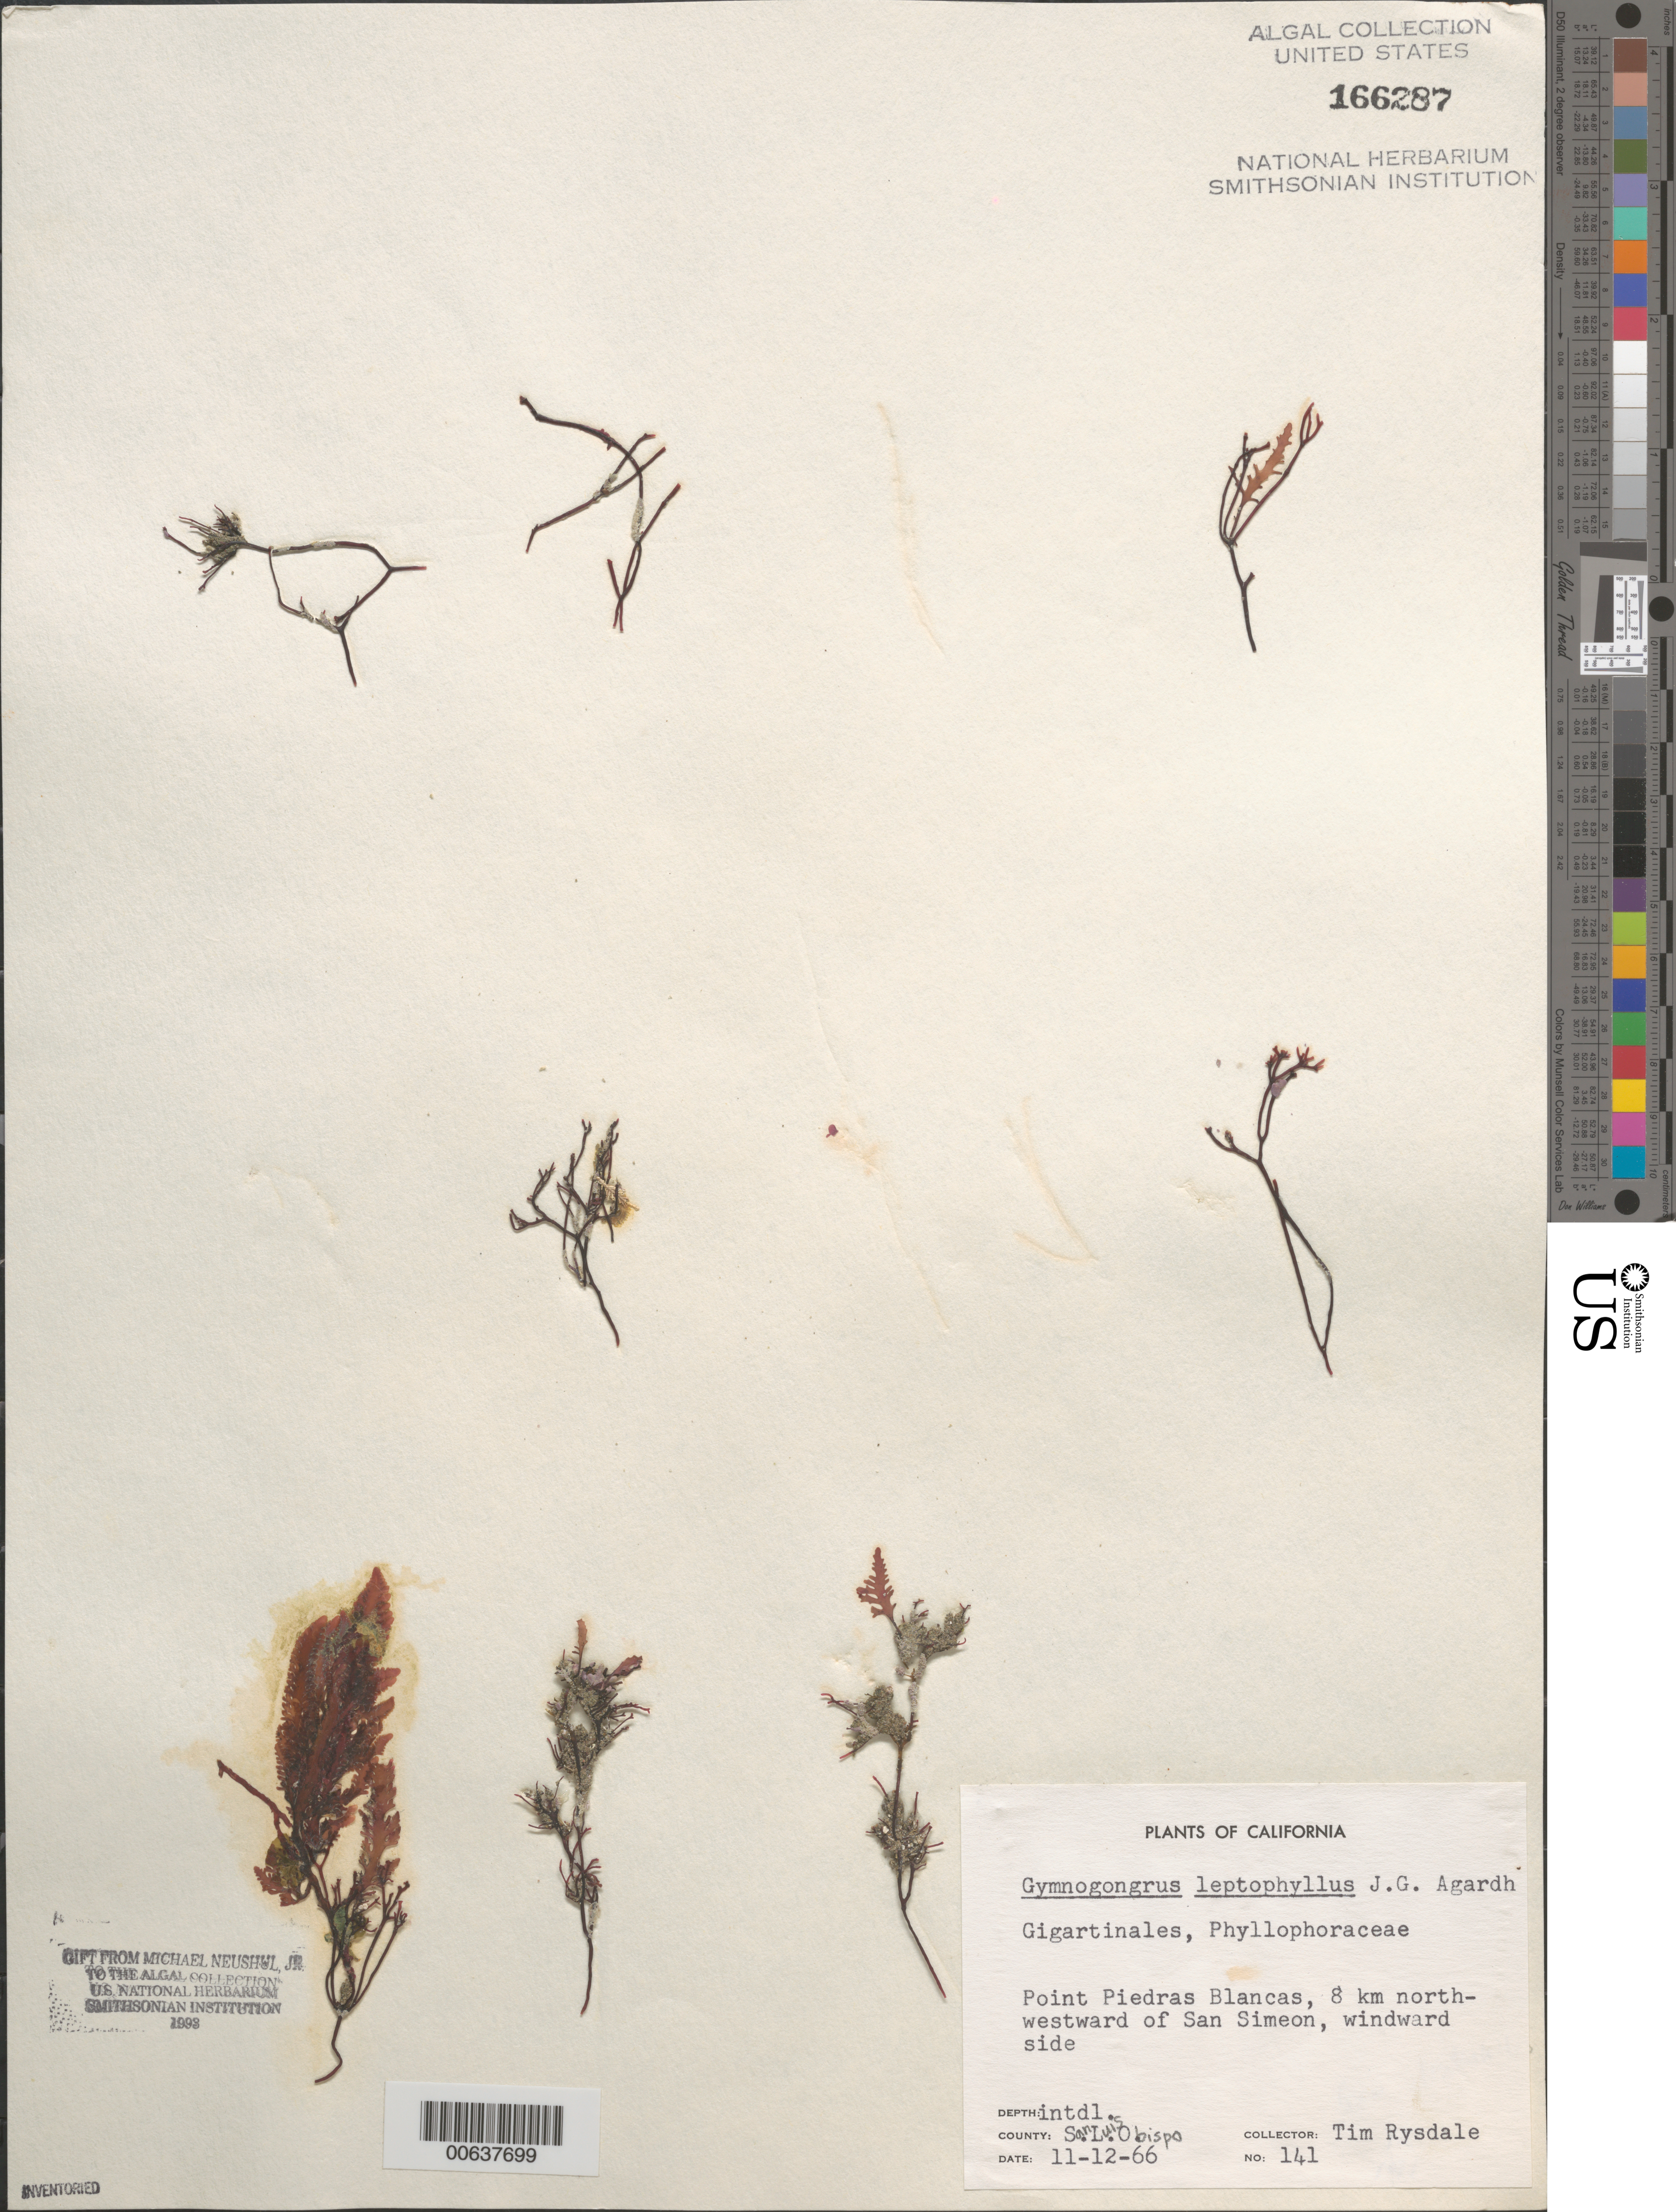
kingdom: Plantae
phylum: Rhodophyta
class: Florideophyceae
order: Gigartinales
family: Phyllophoraceae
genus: Besa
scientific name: Besa leptophylla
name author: (J. Agardh) M.S.Calderon & K.A. Miller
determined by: Algae name updating Project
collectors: T. Rysdale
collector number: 141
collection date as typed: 12 Nov 1966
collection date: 1966-11-12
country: United States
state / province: California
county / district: San Luis Obispo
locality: Point Piedras Blancas, 8 km northwest of San Simeon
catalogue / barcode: US 166287